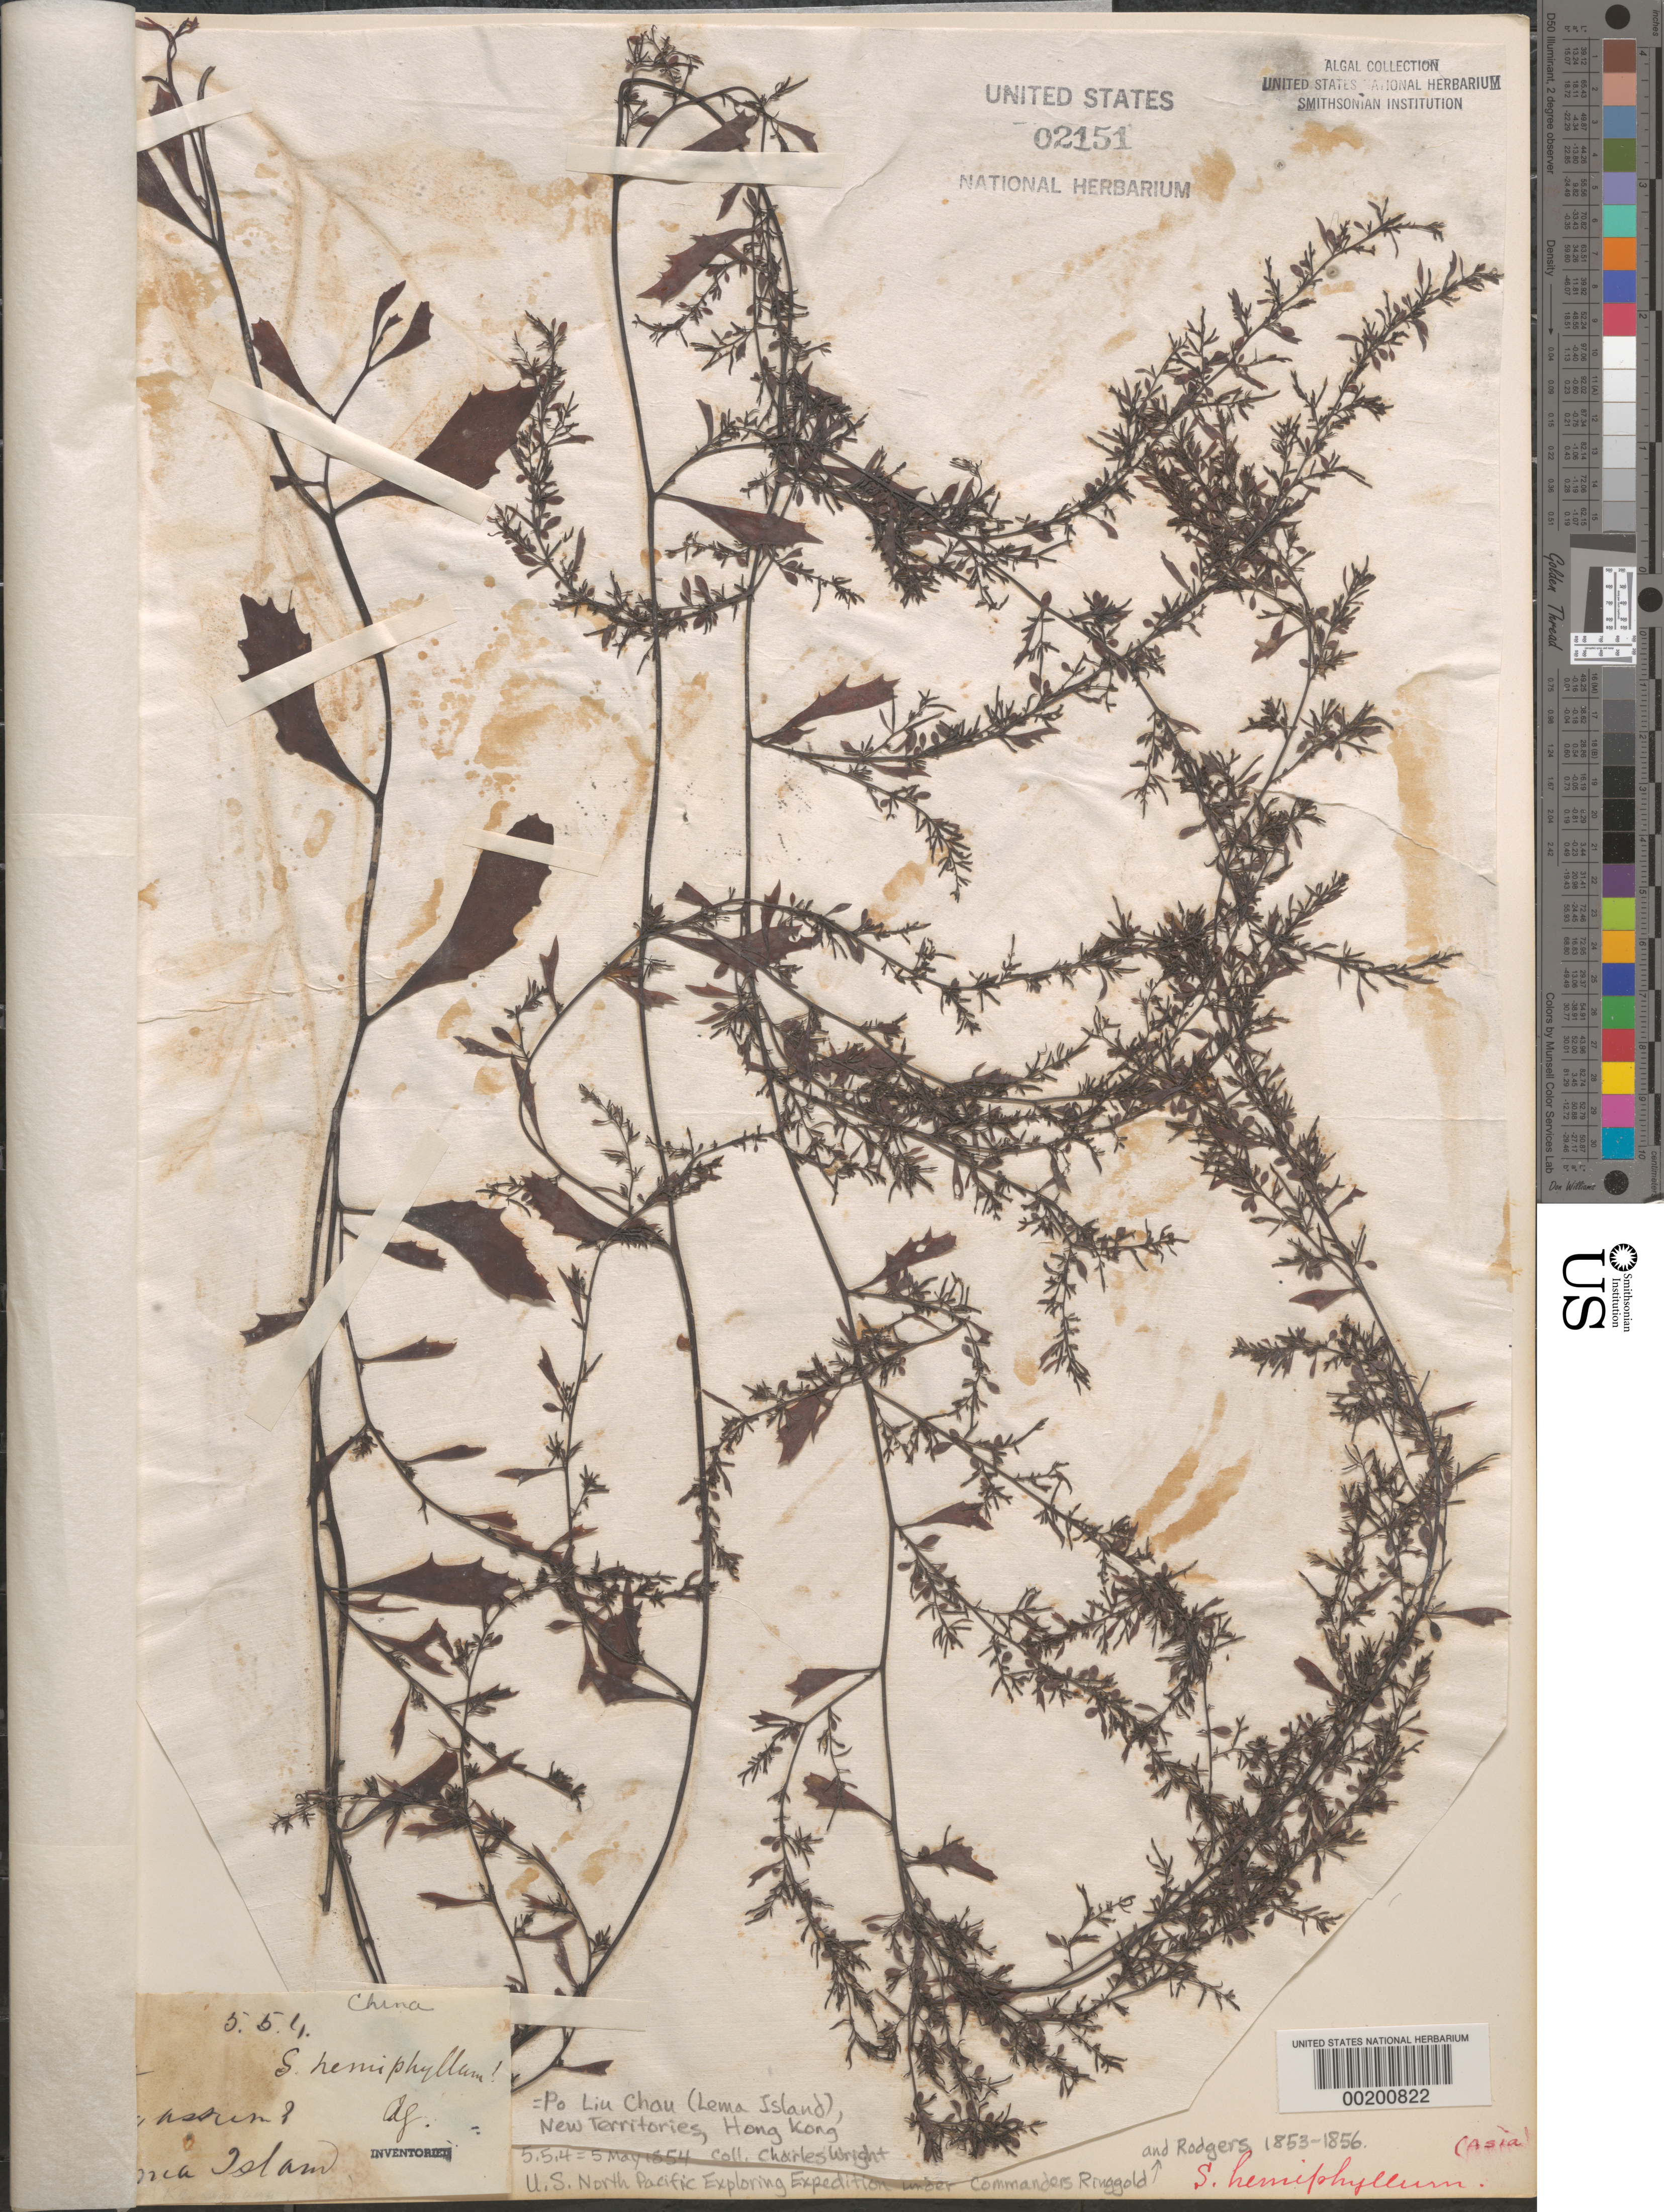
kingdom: Chromista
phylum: Ochrophyta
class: Phaeophyceae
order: Fucales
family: Sargassaceae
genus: Sargassum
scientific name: Sargassum hemiphyllum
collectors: C. Wright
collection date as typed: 05 May 1854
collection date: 1854-05-05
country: China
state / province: Hong Kong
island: Po Liu Chau (Lemma )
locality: New Territories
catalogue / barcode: US 2151